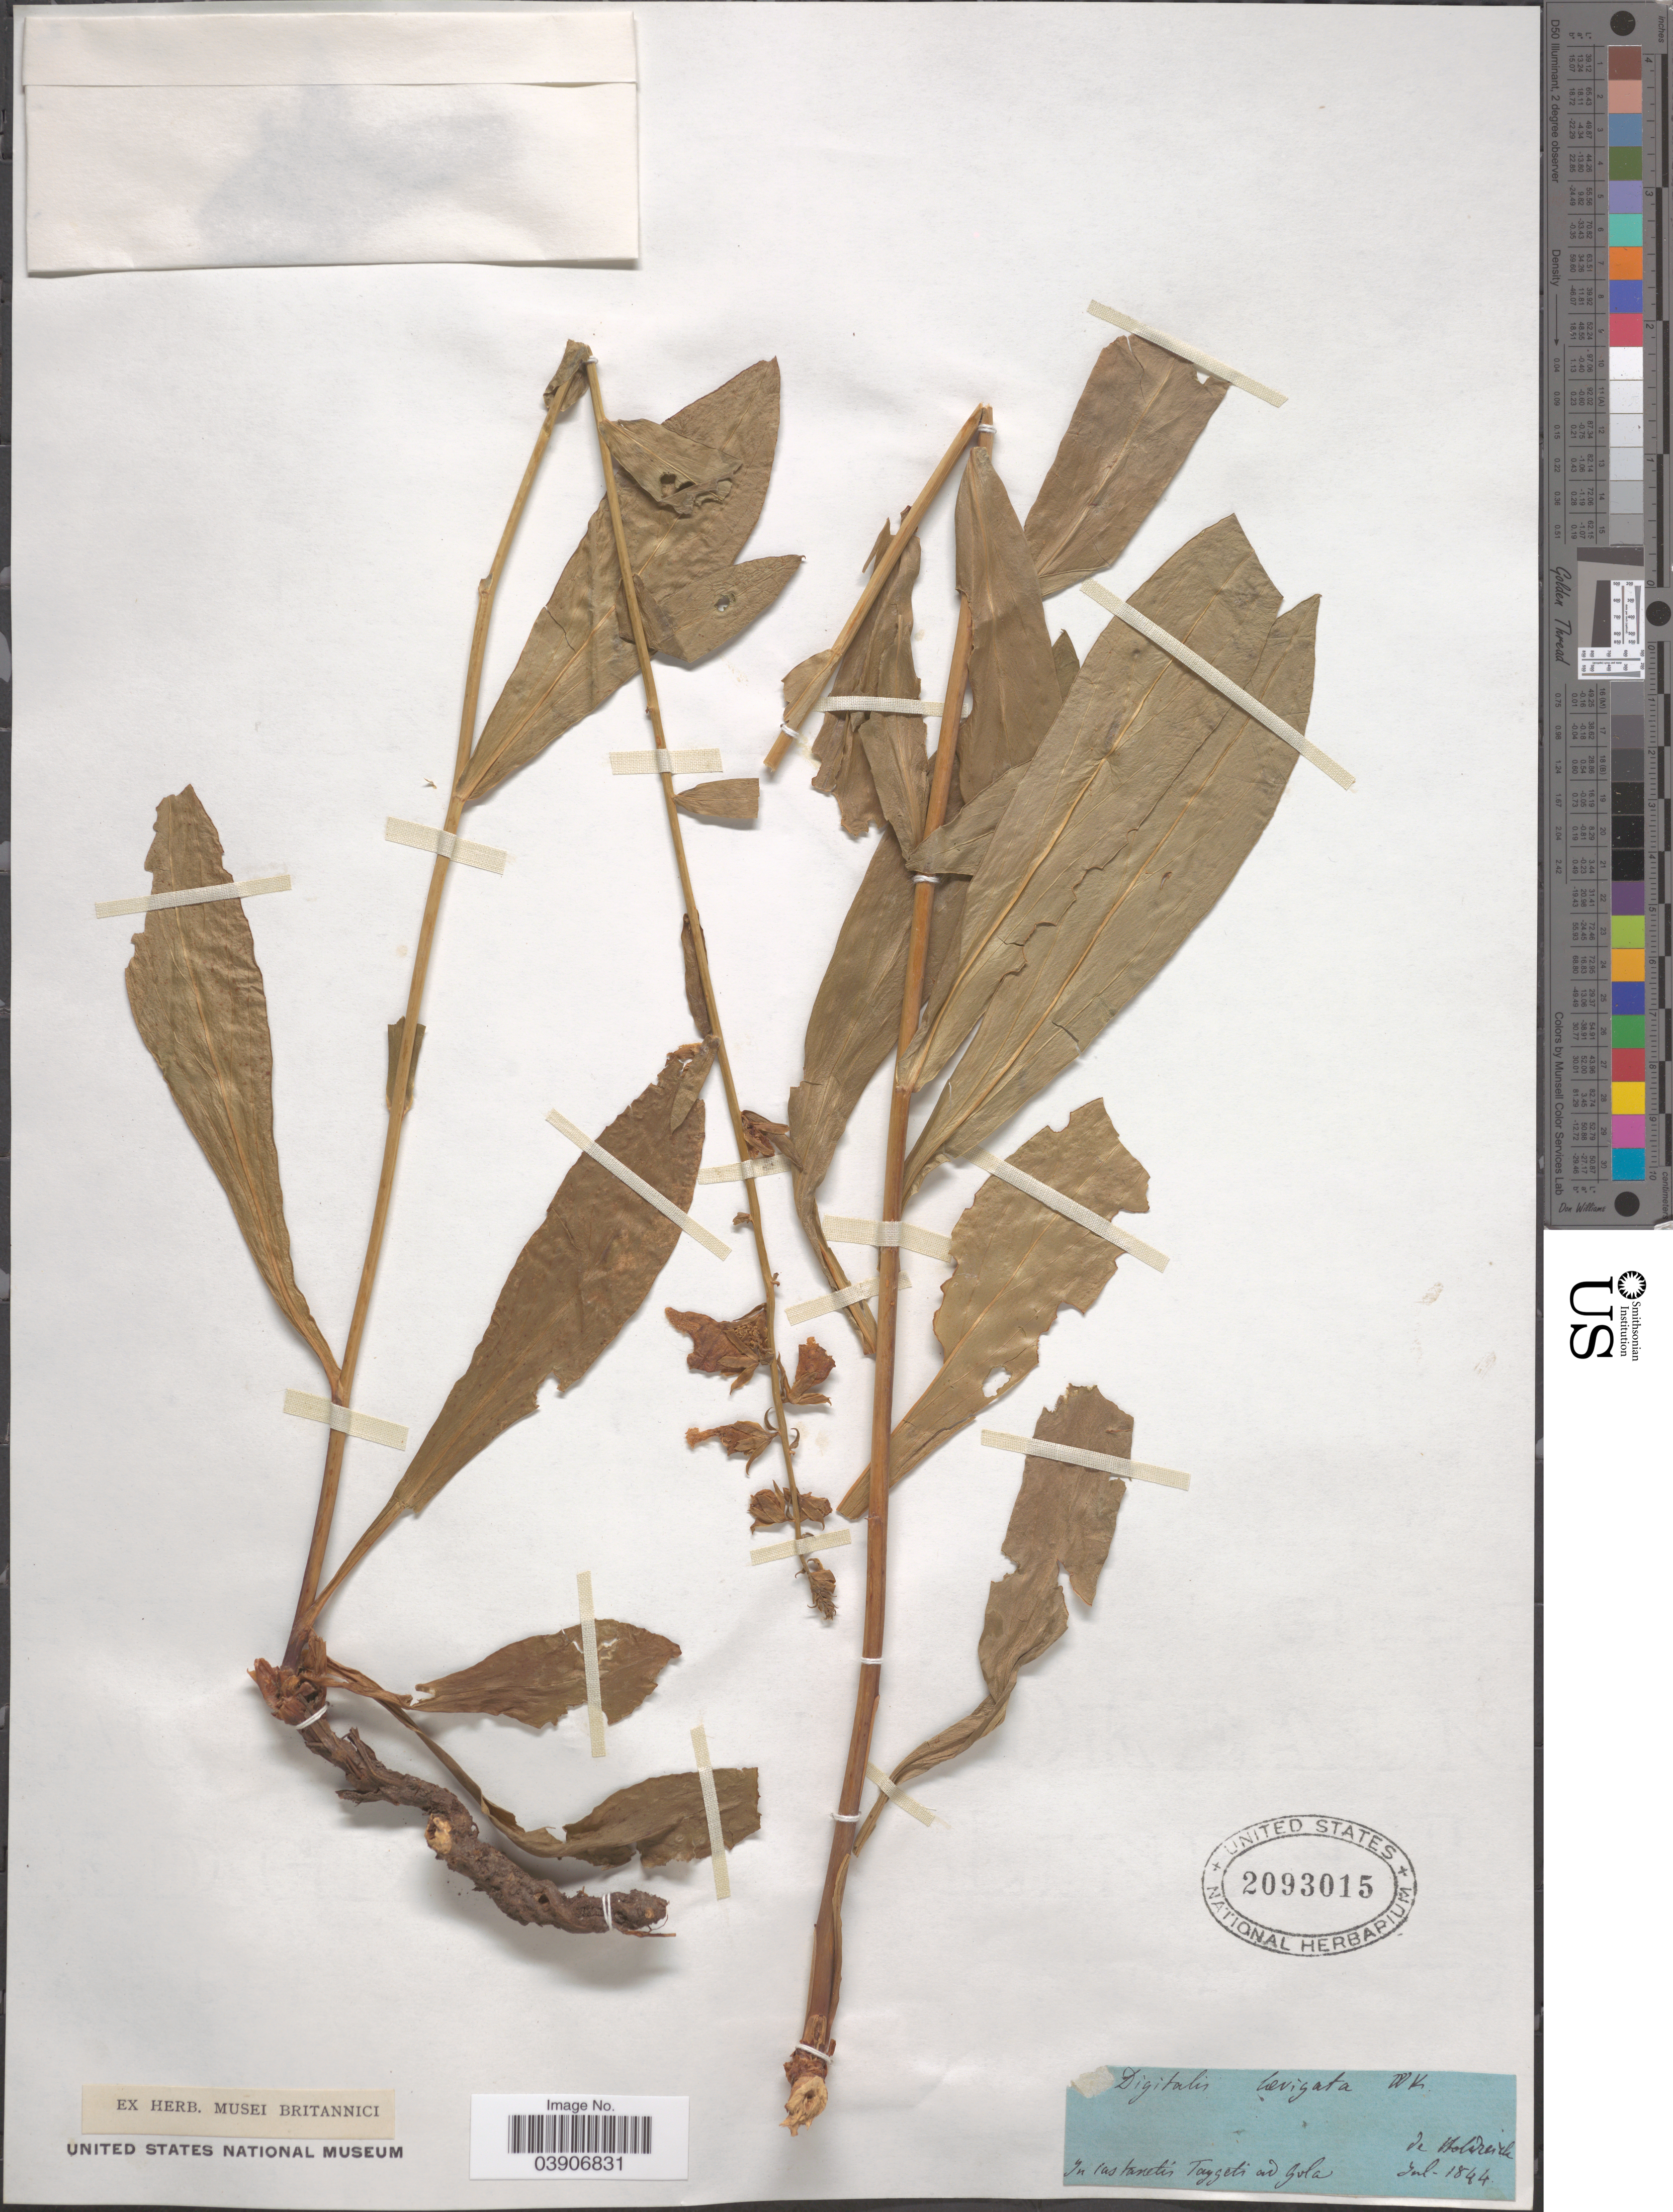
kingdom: Plantae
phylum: Tracheophyta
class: Magnoliopsida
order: Lamiales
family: Plantaginaceae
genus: Digitalis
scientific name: Digitalis laevigata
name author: Waldst. & Kit.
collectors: -. De Heldreich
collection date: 1844-07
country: Greece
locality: In cas tanetis Taygeti ad Gola.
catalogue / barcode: US 2093015